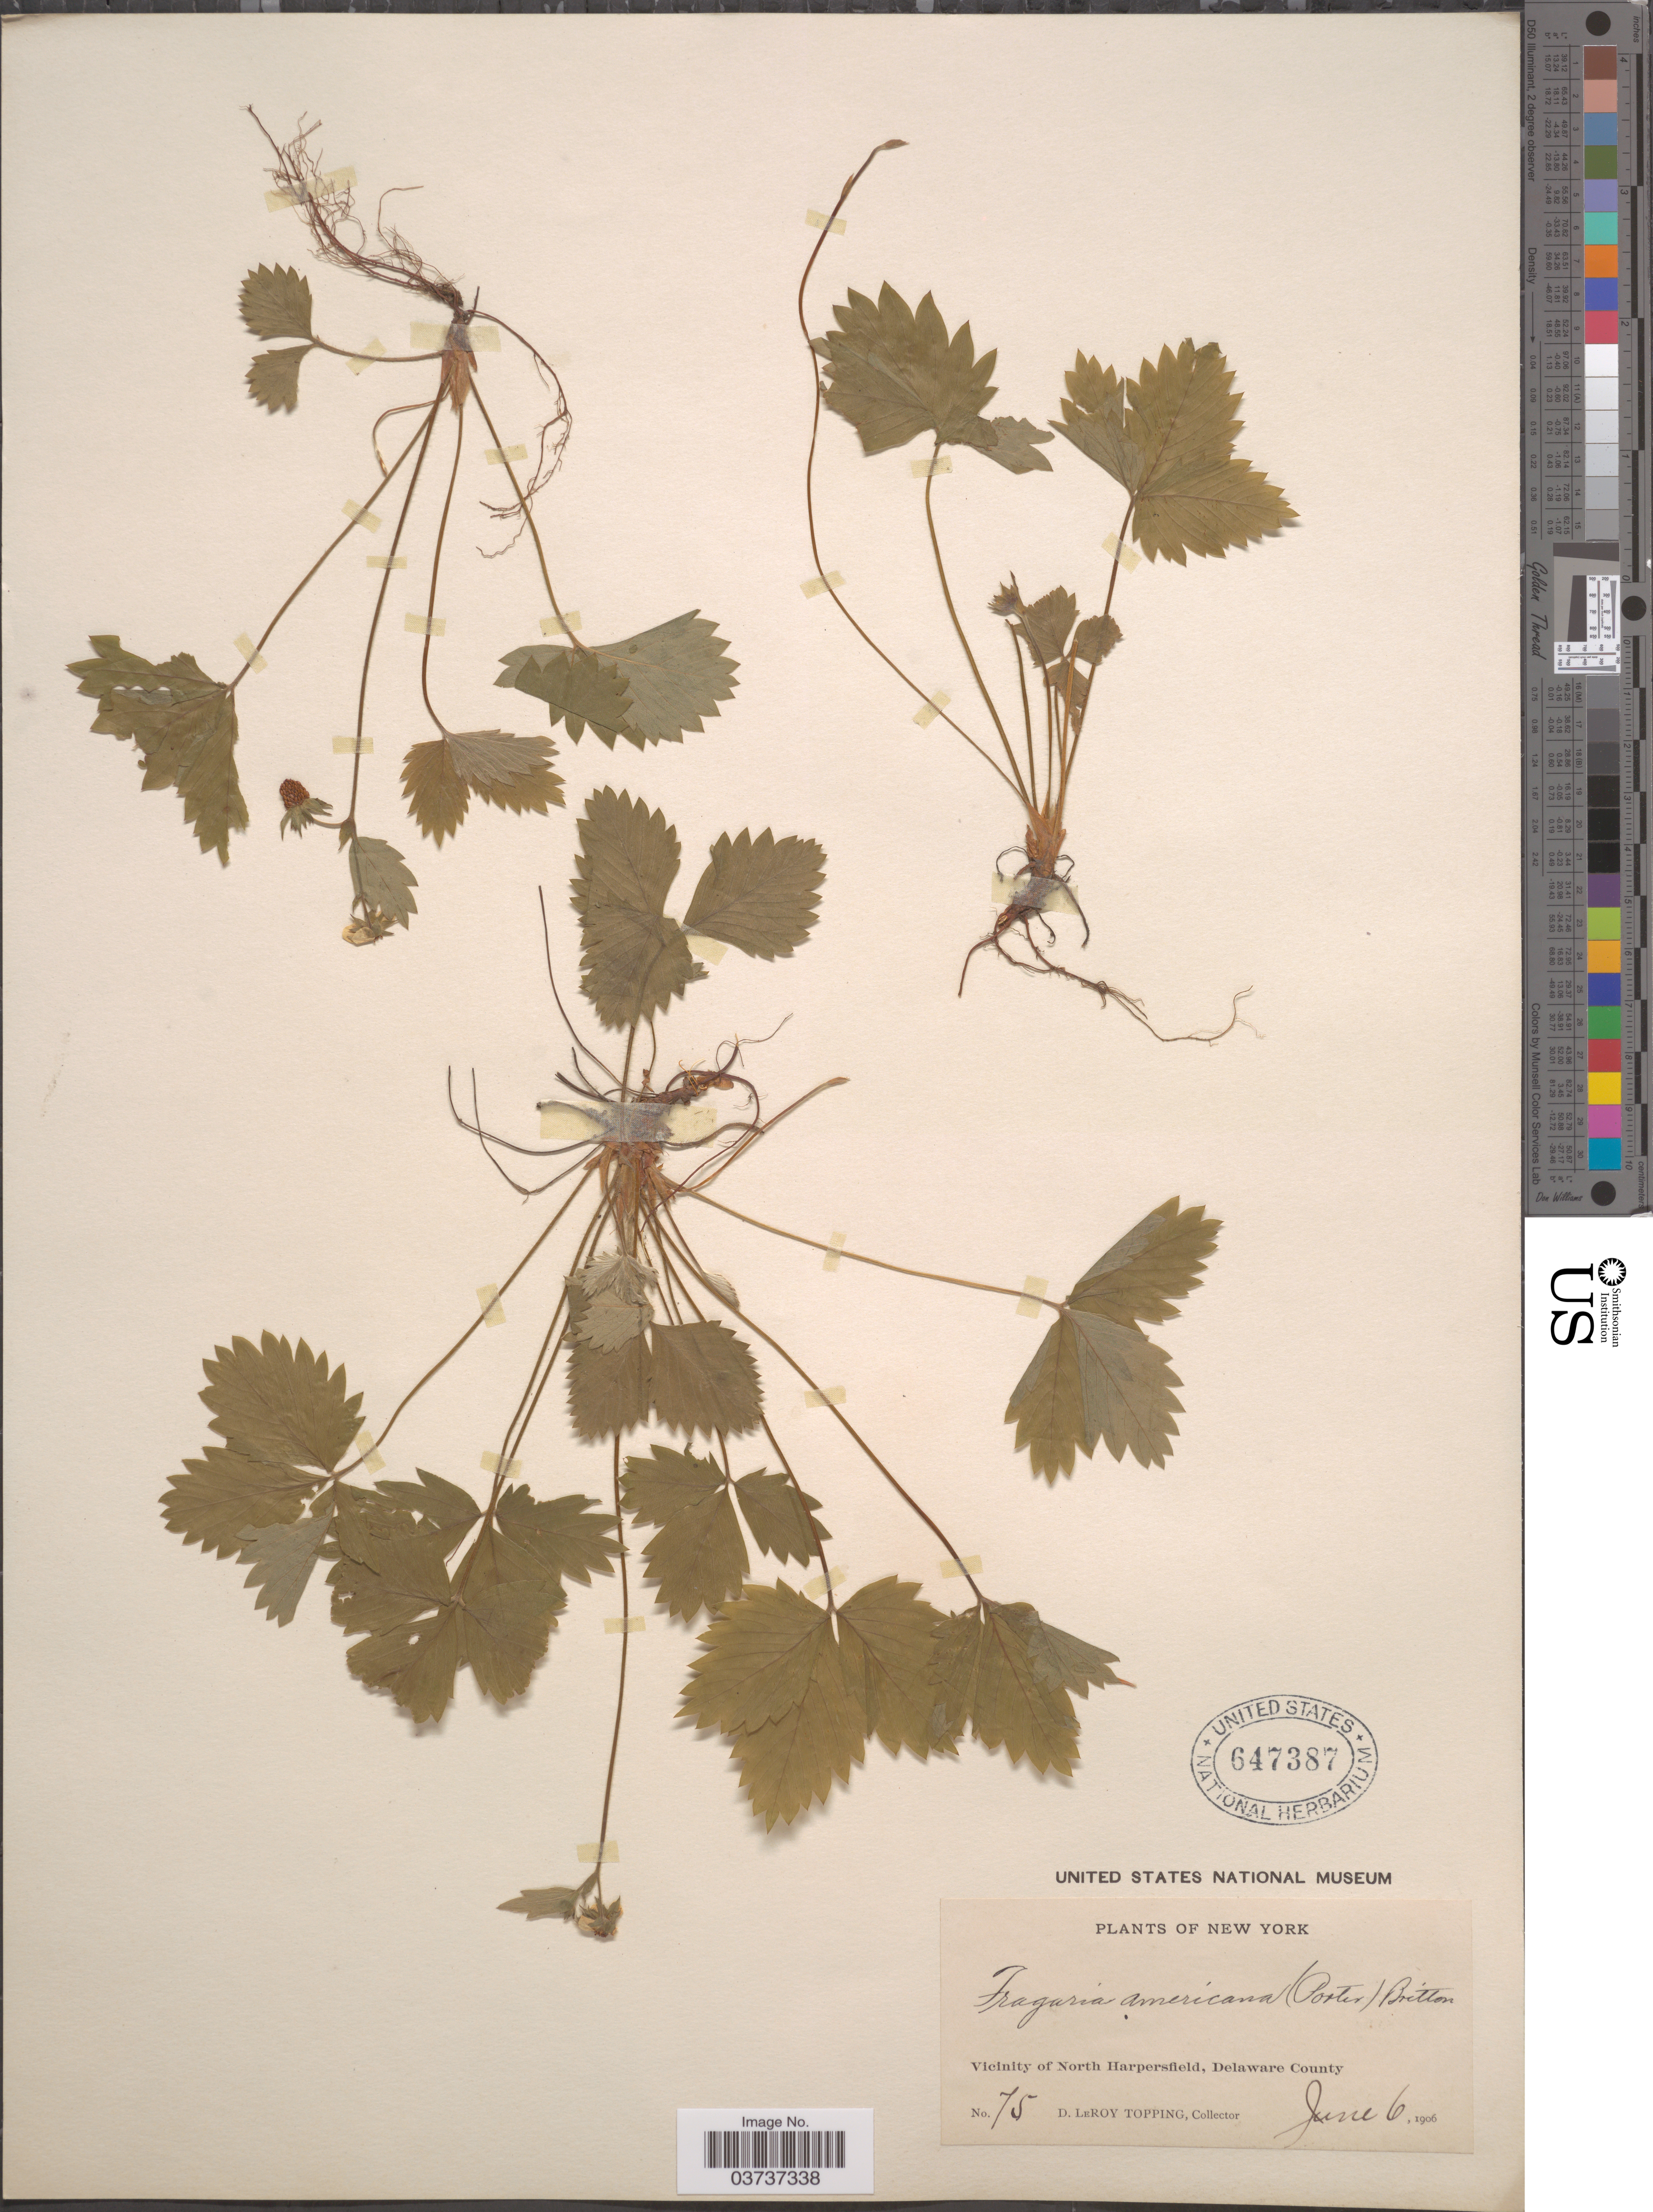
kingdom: Plantae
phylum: Tracheophyta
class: Magnoliopsida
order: Rosales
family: Rosaceae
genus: Fragaria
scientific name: Fragaria vesca subsp. americana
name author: (Porter) Staudt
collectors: D. L. Topping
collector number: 75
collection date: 1906-06-06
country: United States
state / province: New York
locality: Vicinity of North Harpersfield, Delaware County.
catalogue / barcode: US 647387